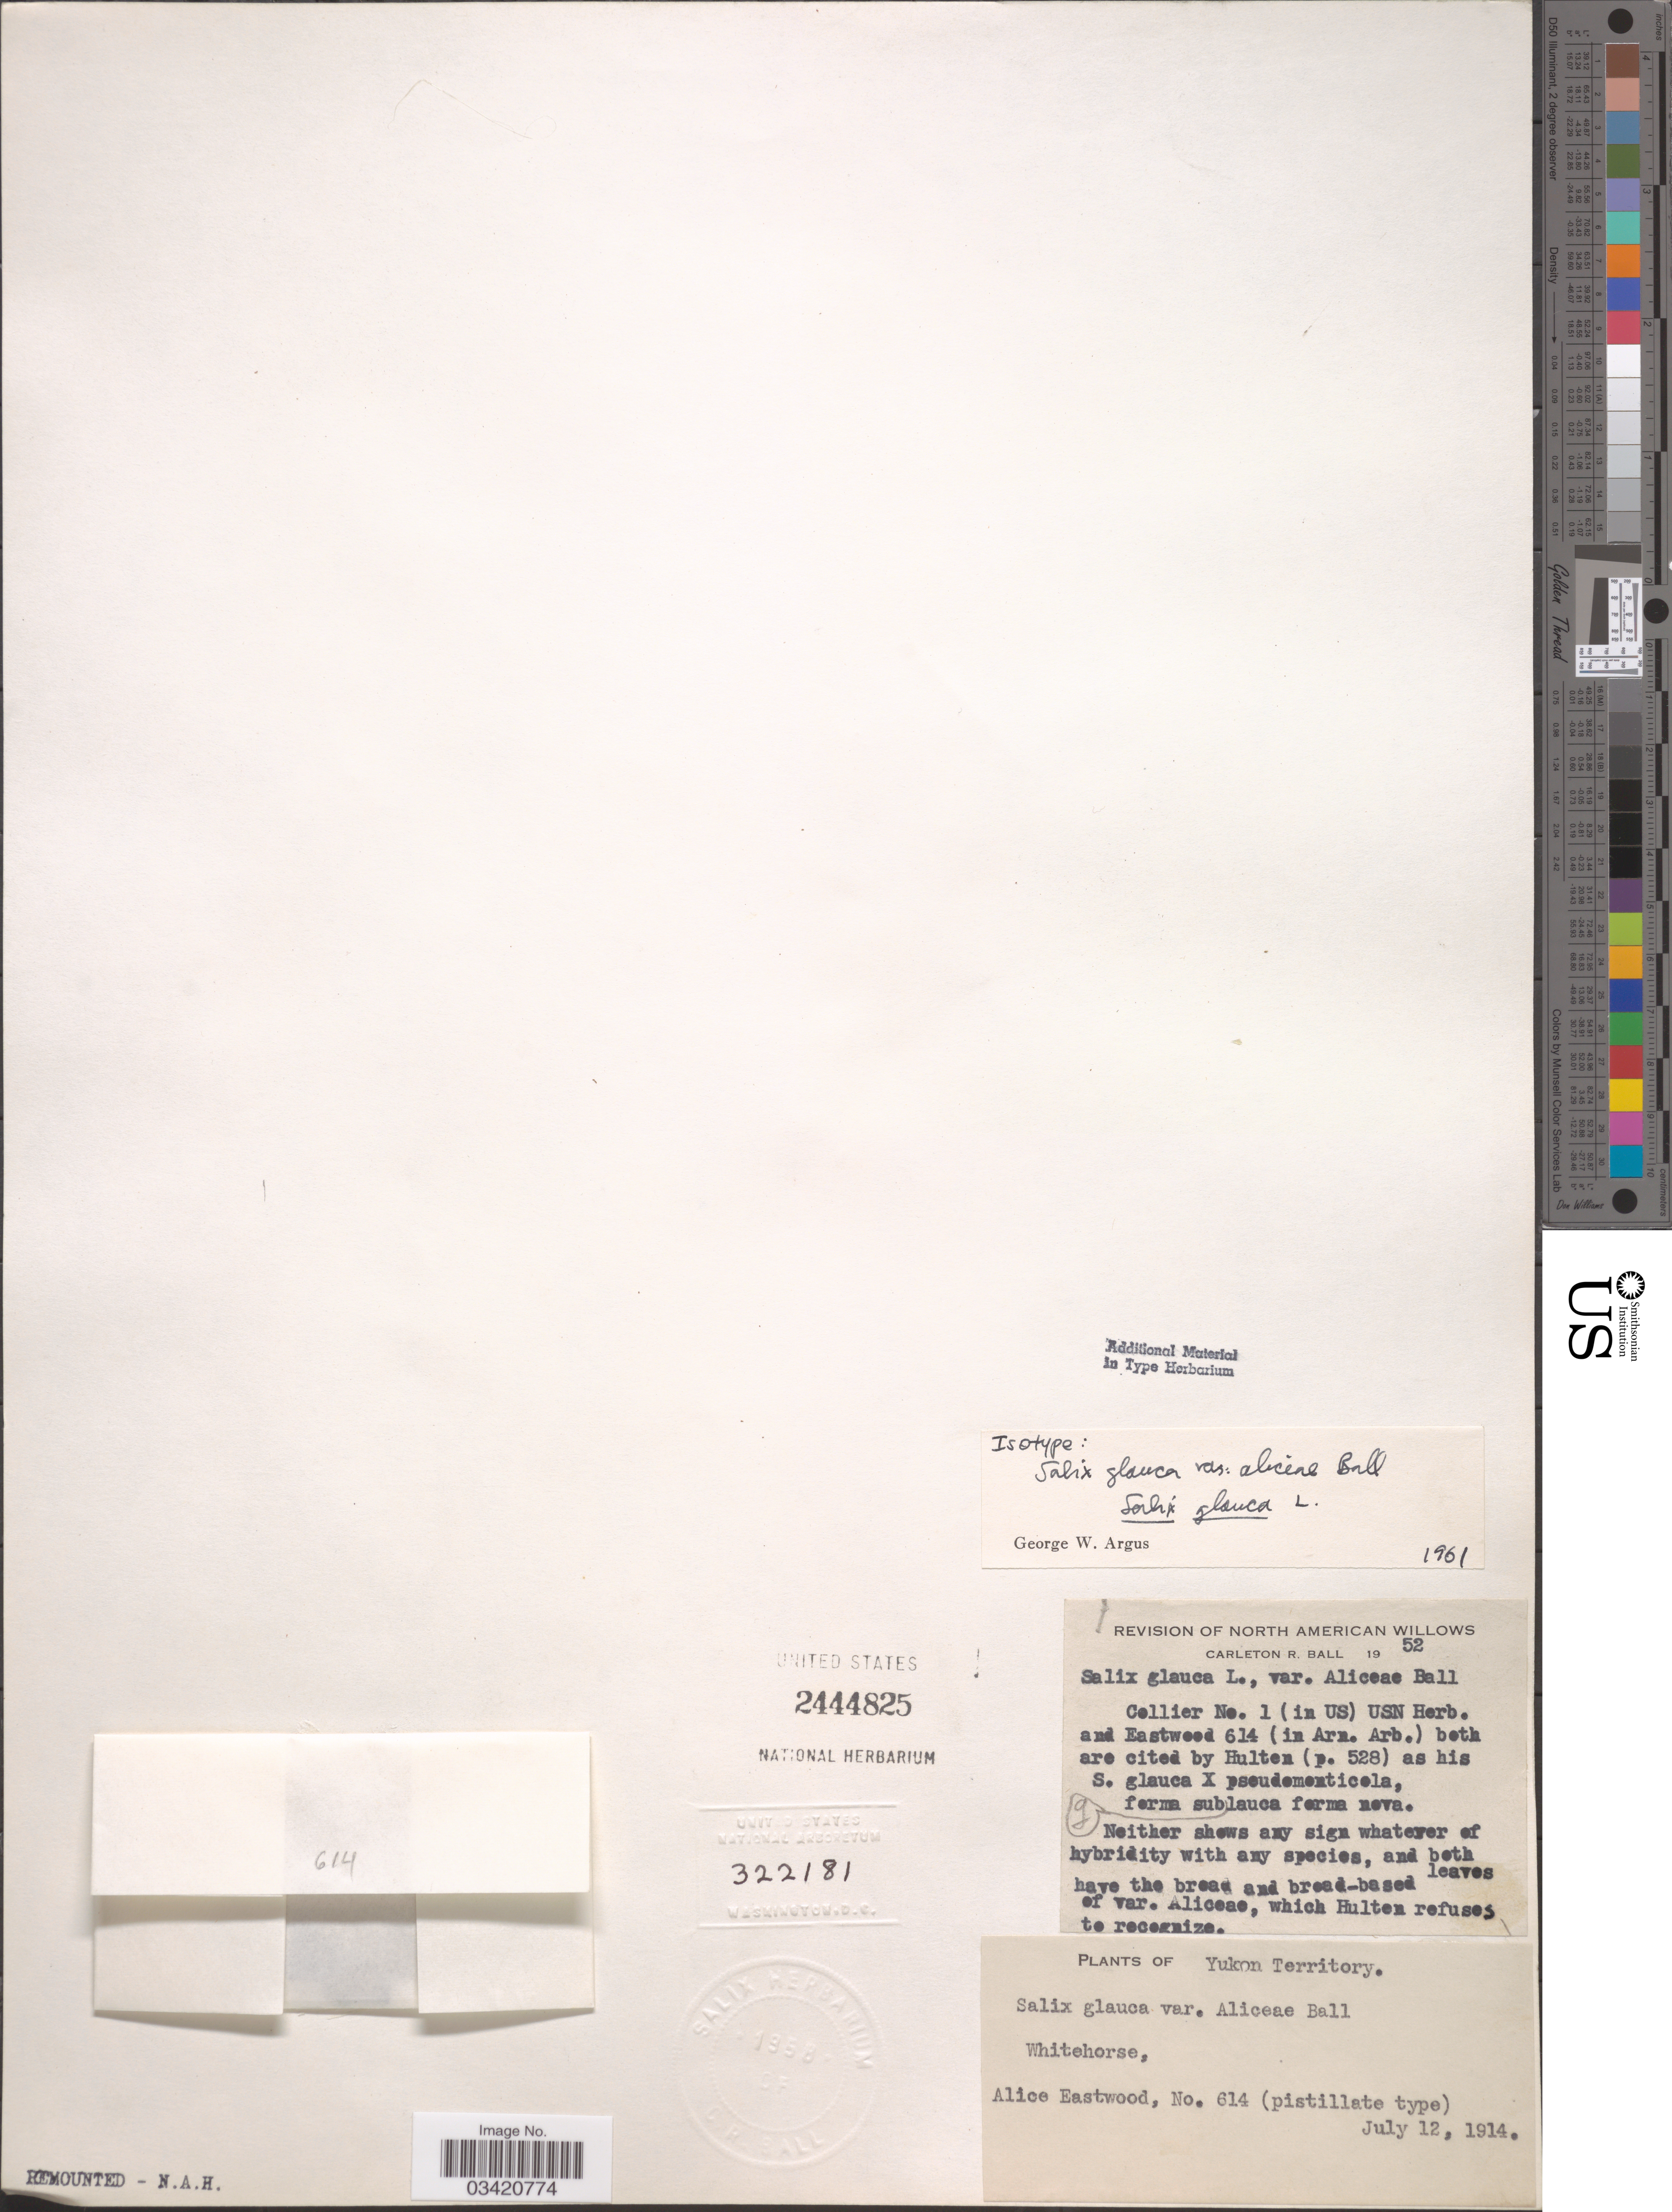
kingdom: Plantae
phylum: Tracheophyta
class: Magnoliopsida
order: Malpighiales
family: Salicaceae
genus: Salix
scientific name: Salix glauca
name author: L.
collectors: A. Eastwood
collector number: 614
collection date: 1914-07-12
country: Canada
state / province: Yukon Territory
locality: Whitehorse.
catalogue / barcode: US 2444825